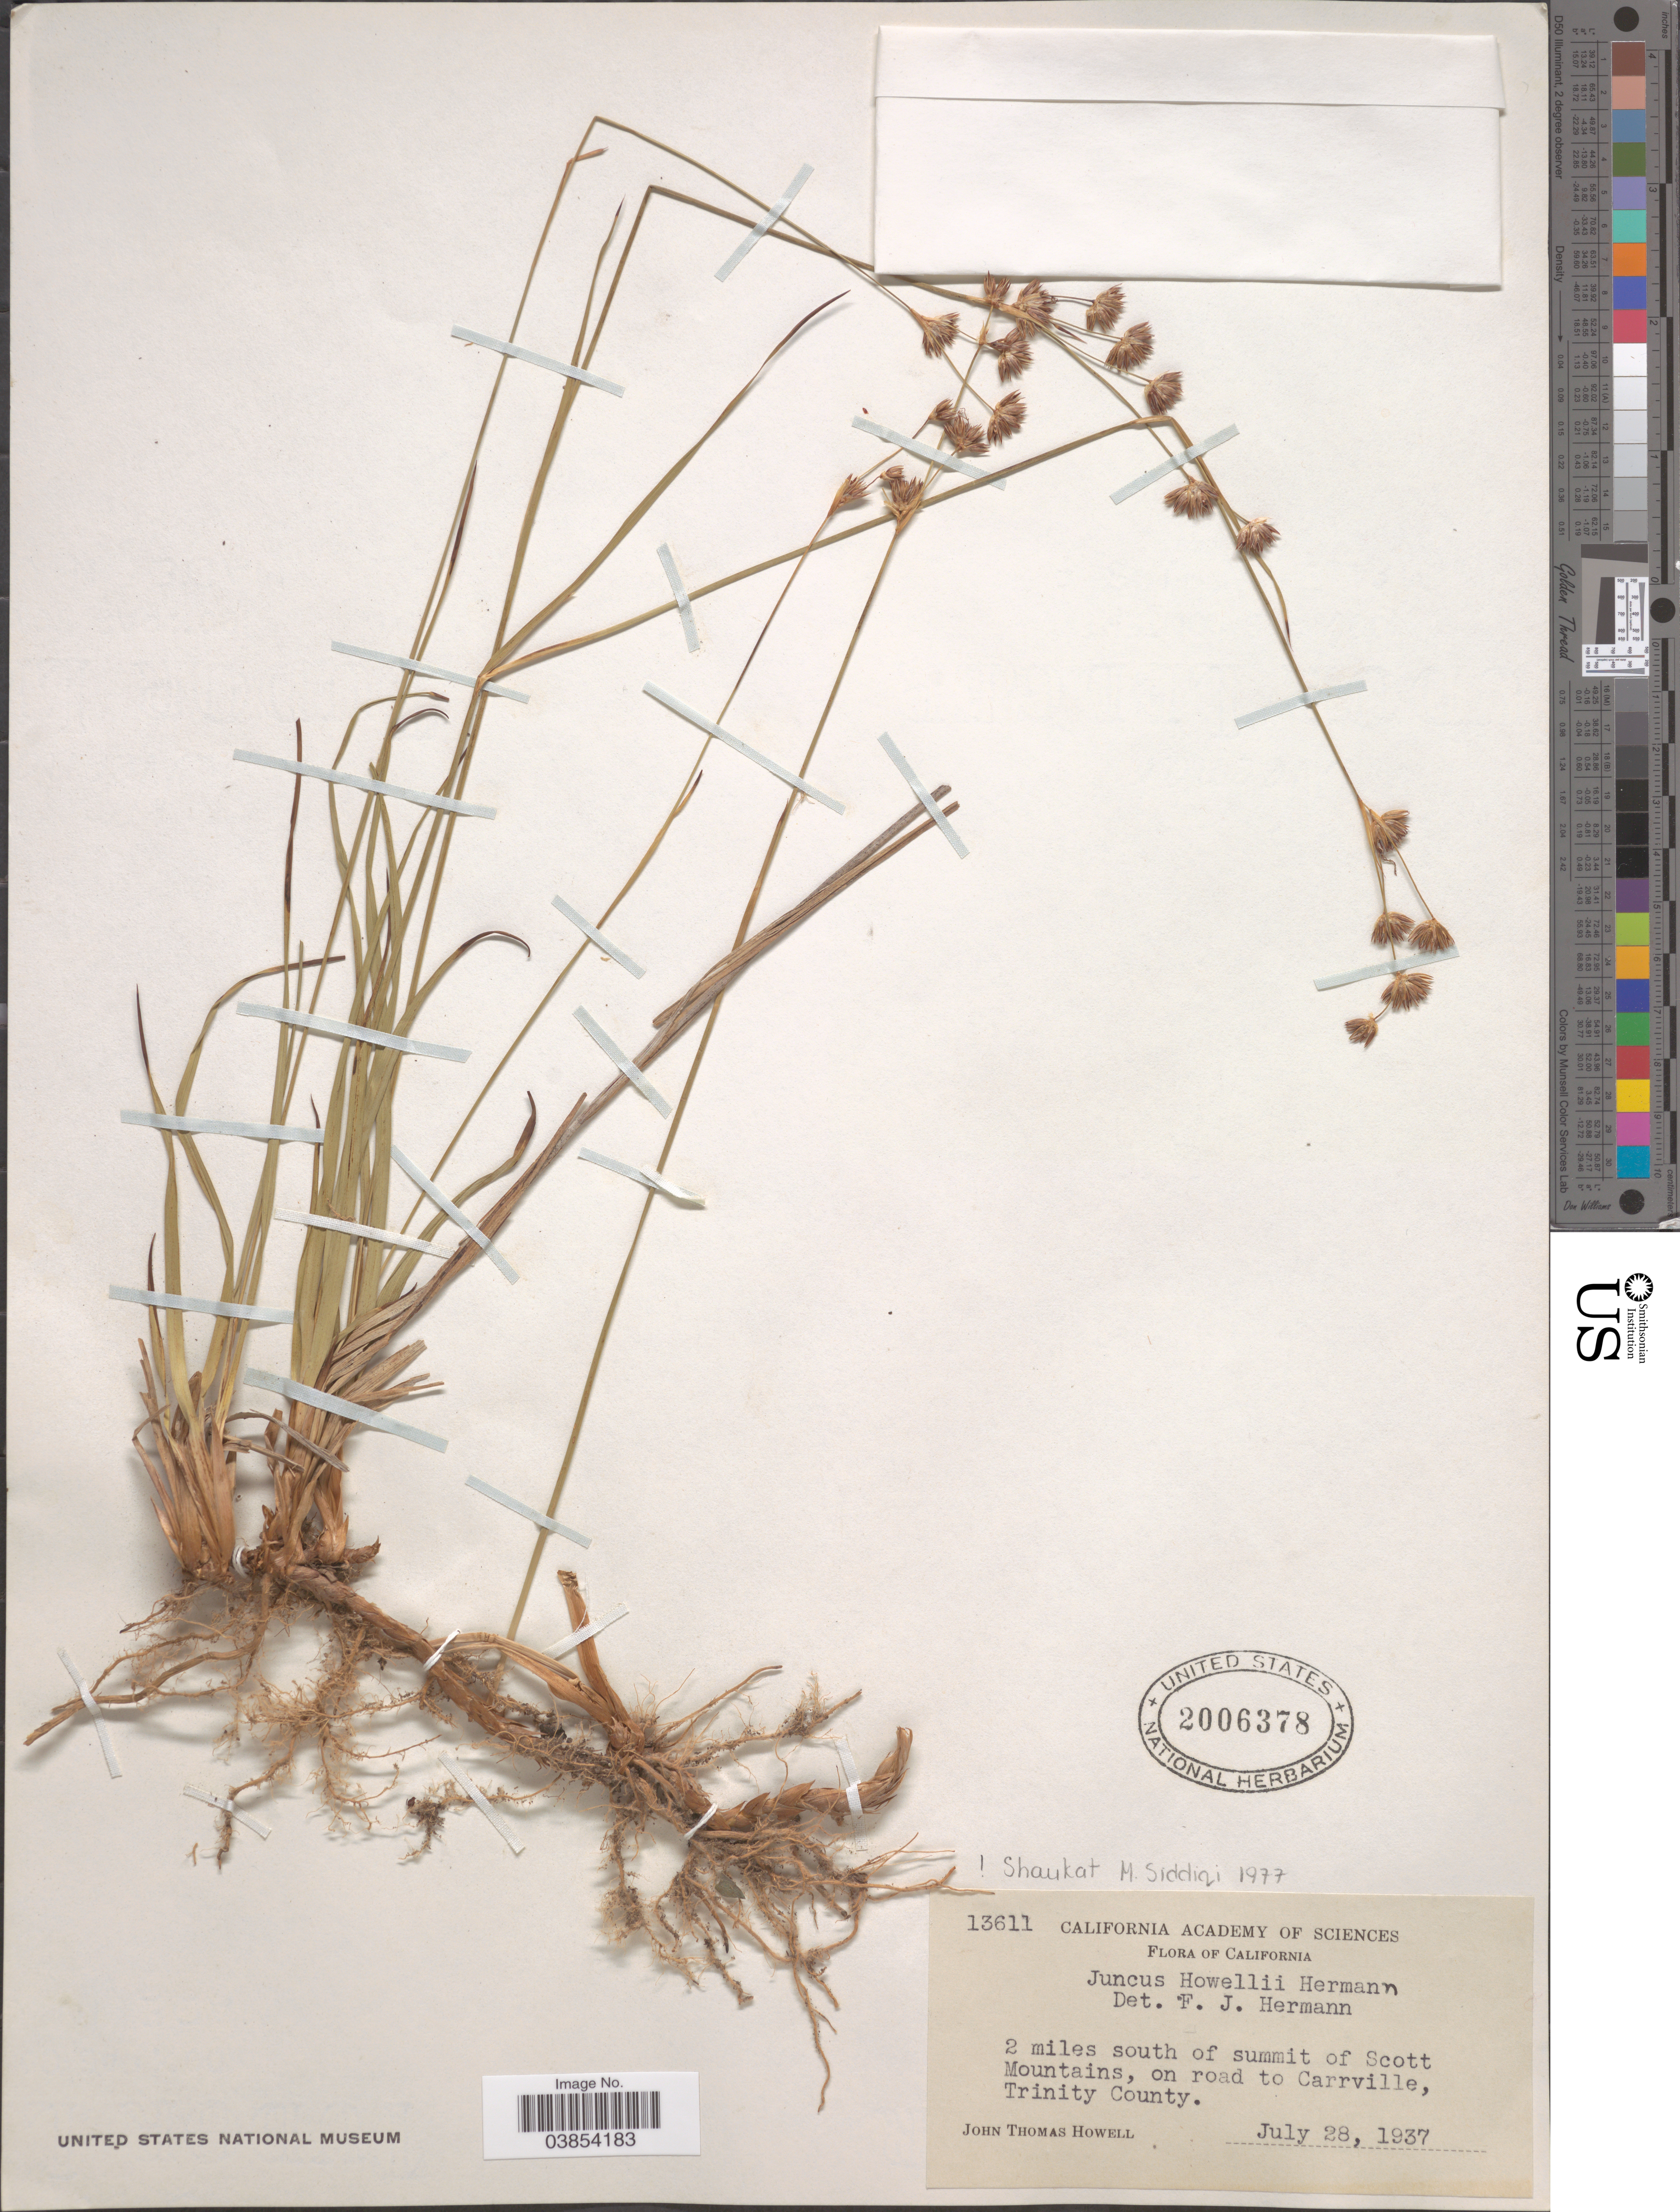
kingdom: Plantae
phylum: Tracheophyta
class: Liliopsida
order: Poales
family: Juncaceae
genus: Juncus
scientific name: Juncus howellii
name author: F.J. Herm.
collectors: J. T. Howell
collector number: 13611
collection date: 1937-07-28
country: United States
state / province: California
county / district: Trinity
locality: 2 miles south of summit of Scott Mountains, on road to Carrville, Trinity County.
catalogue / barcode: US 2006378